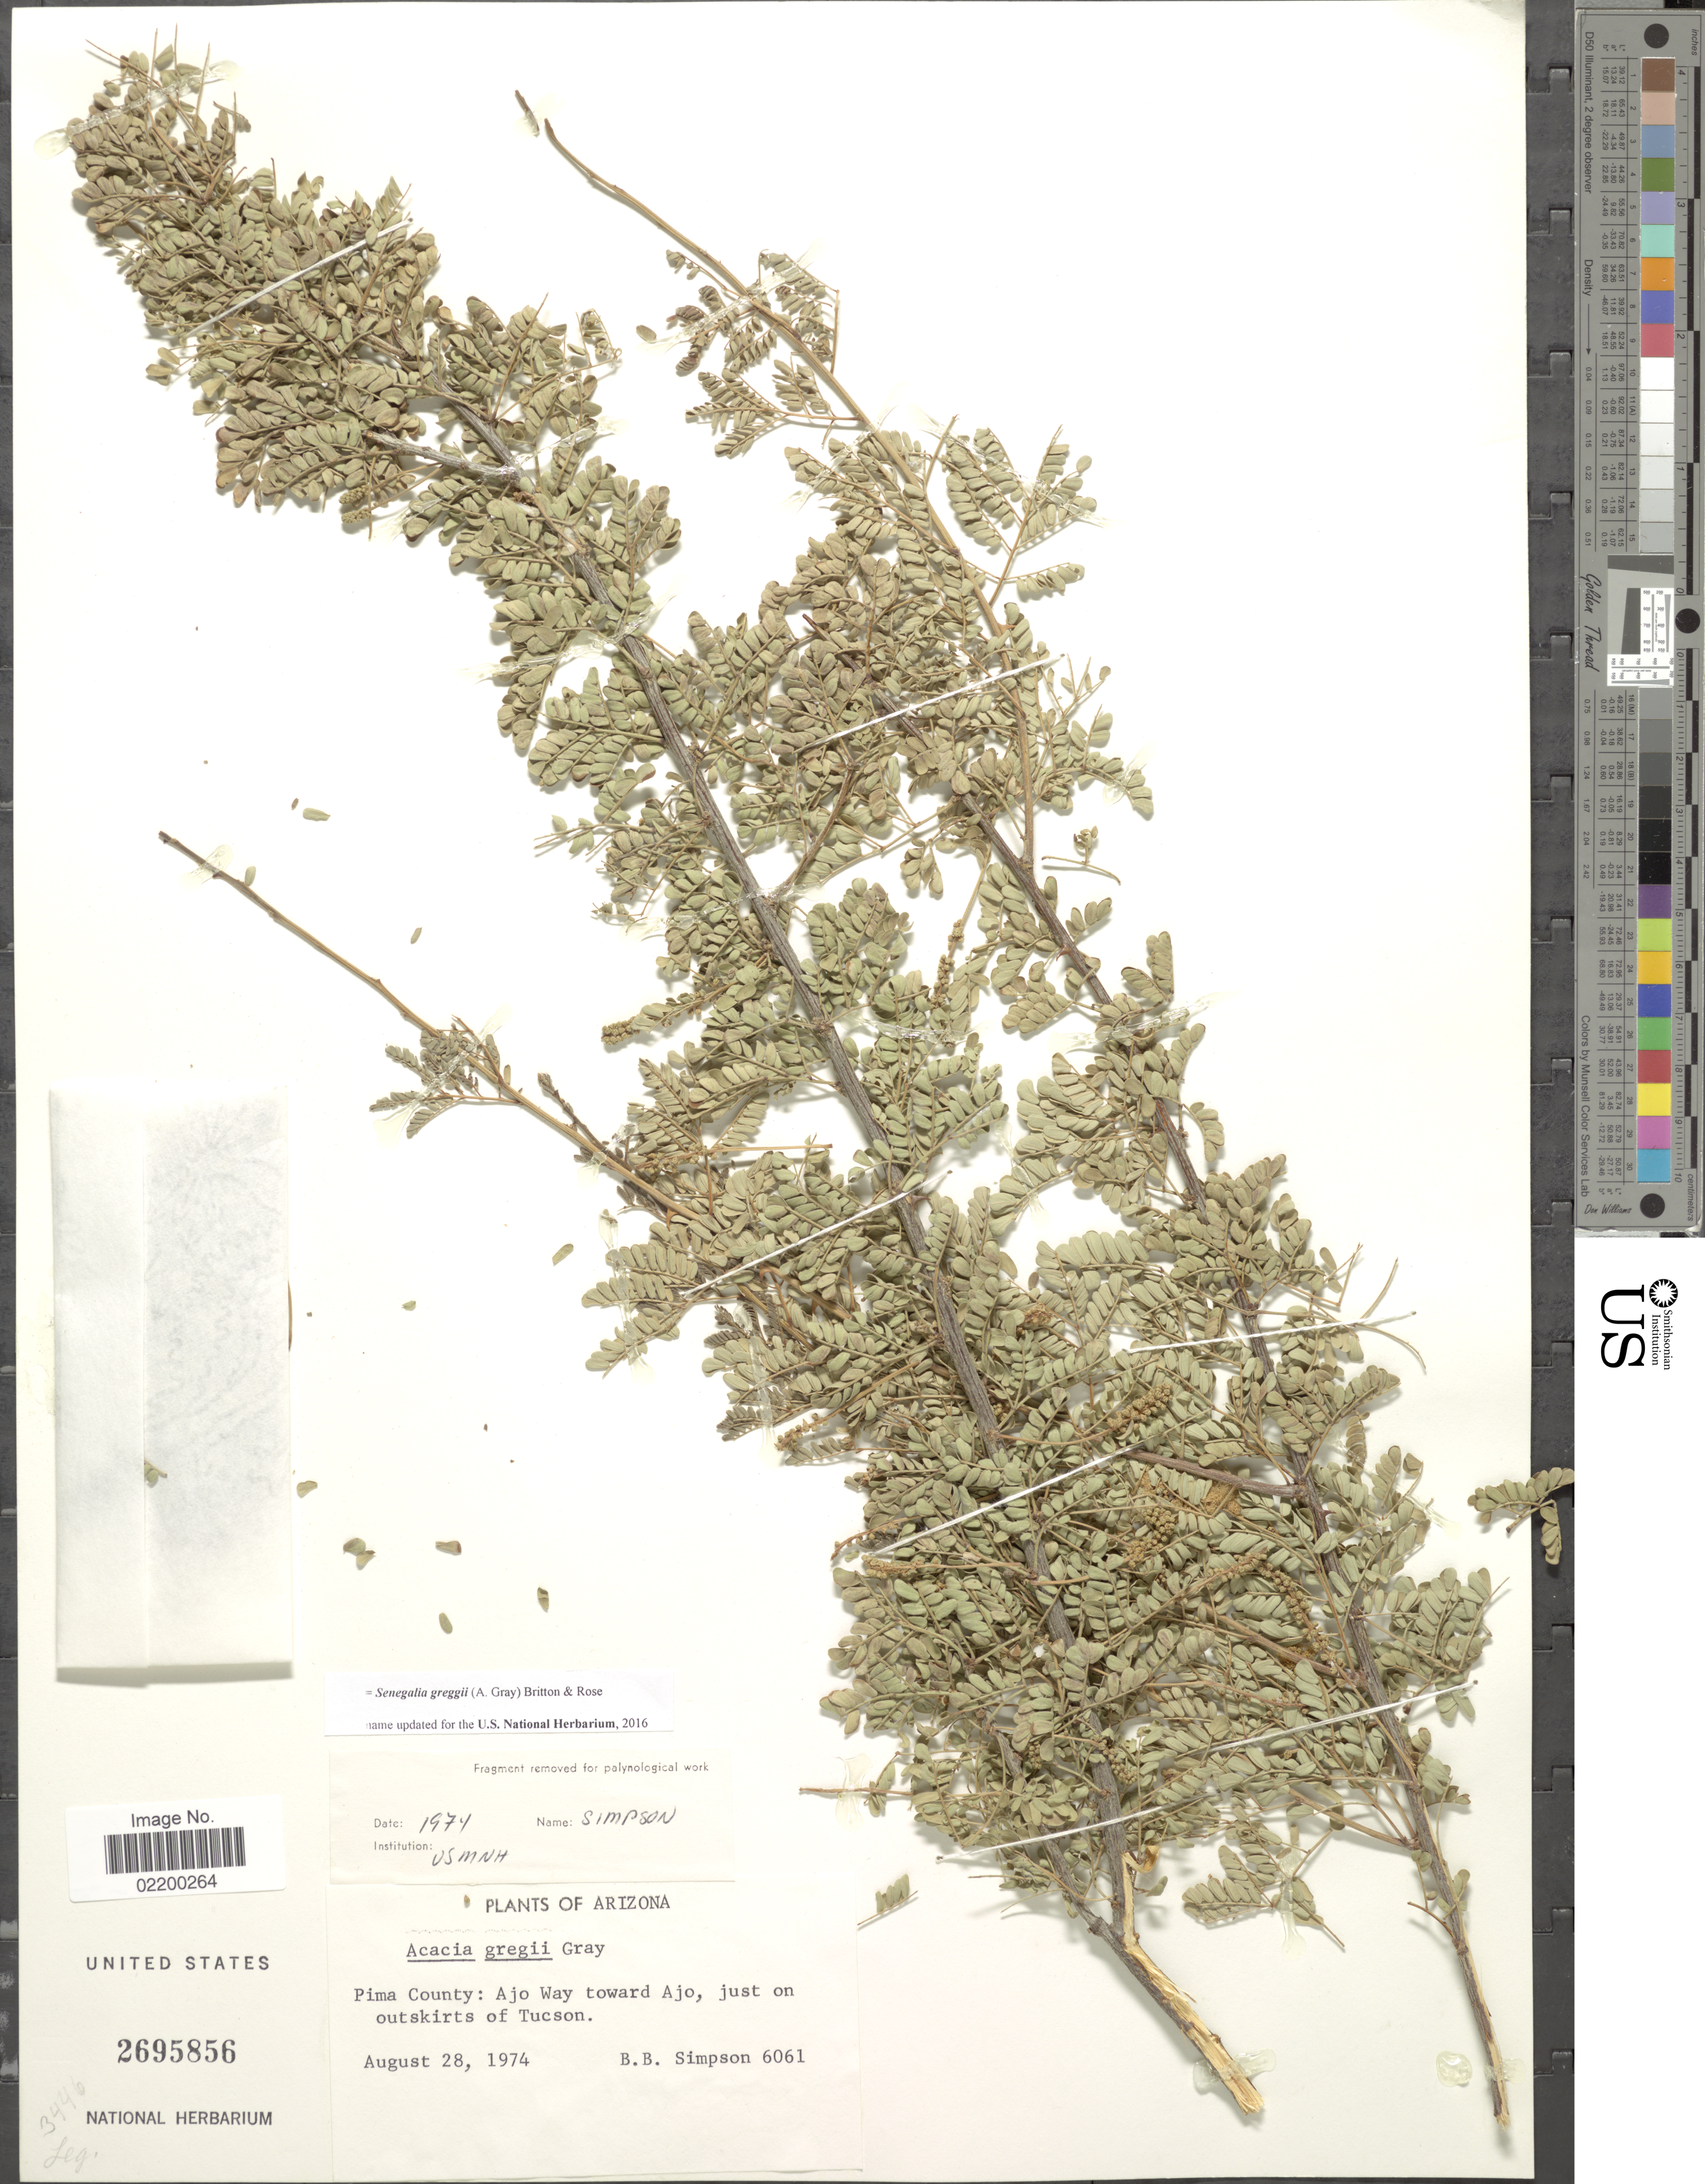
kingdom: Plantae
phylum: Tracheophyta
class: Magnoliopsida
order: Fabales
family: Fabaceae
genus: Senegalia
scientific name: Senegalia greggii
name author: (A. Gray) Britton & Rose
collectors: B. B. Simpson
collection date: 1974-08-28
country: United States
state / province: Arizona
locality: Pima County: Ajo Wat toward Ajo, just on outskirts of Tucson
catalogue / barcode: US 2695856